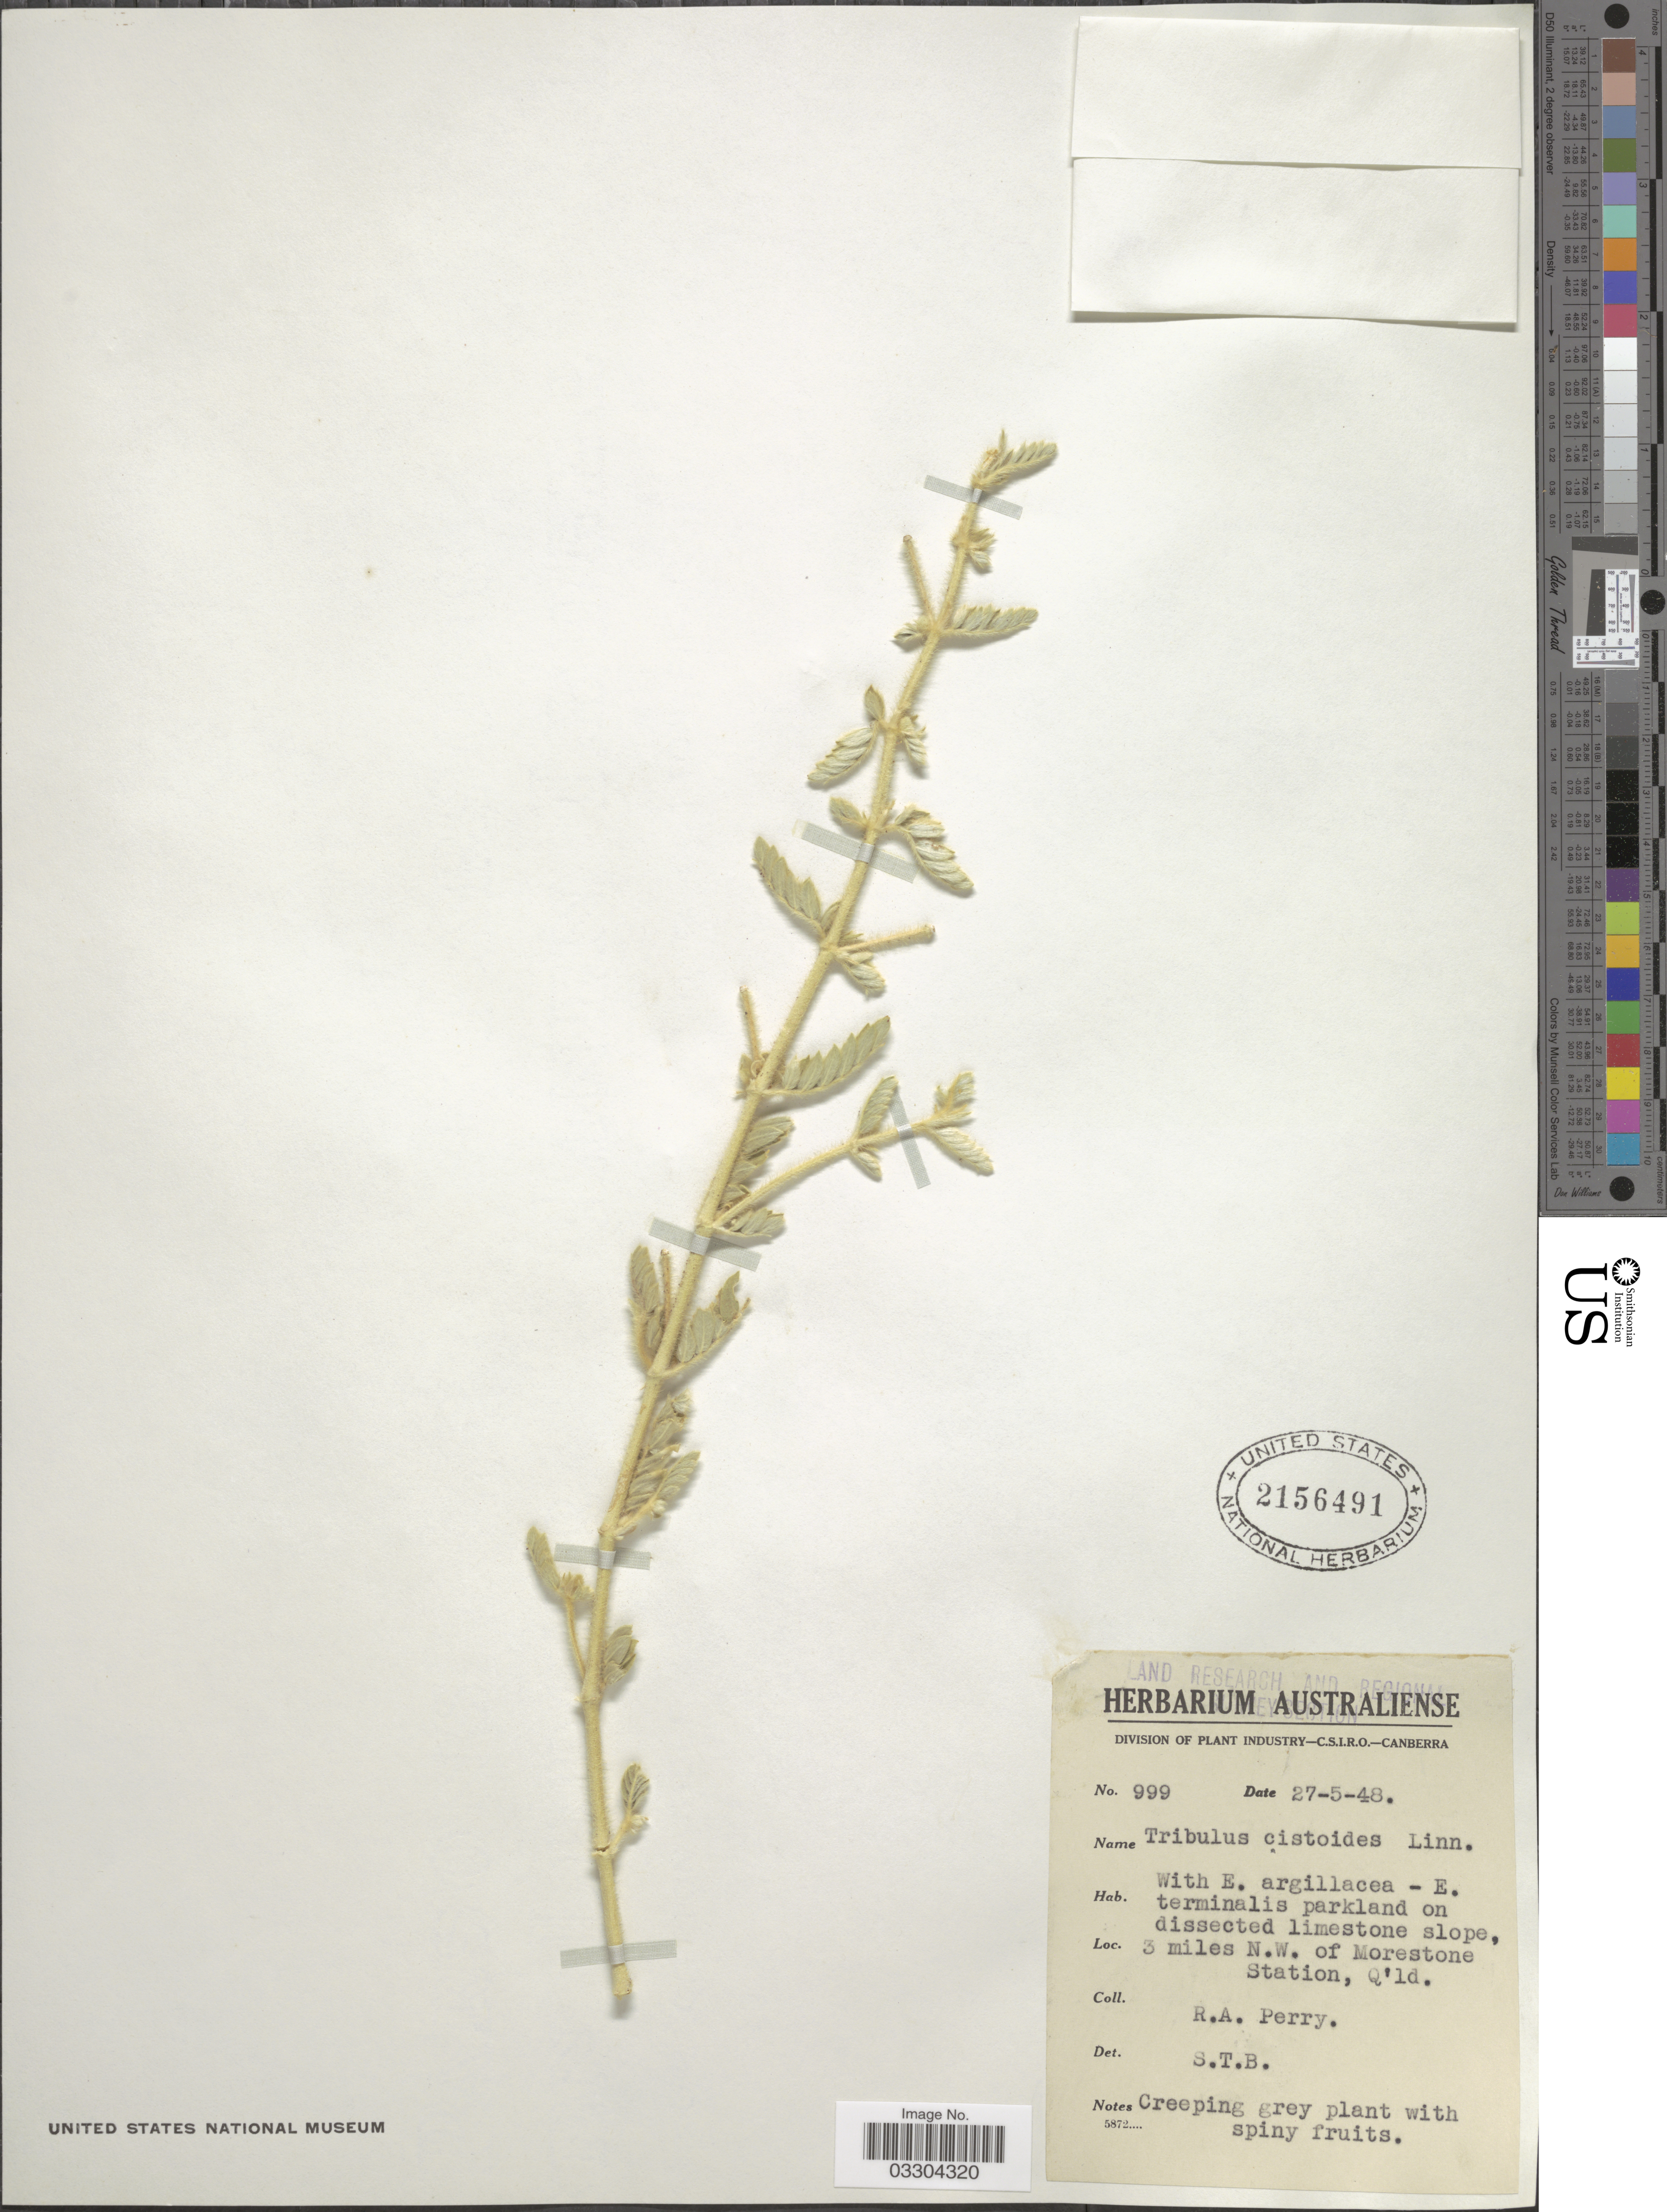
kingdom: Plantae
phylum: Tracheophyta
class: Magnoliopsida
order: Zygophyllales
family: Zygophyllaceae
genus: Tribulus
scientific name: Tribulus cistoides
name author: L.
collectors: Perry, R. A.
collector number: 999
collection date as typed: Transcribed d/m/y: 27/5/48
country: Australia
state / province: Queensland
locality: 3 miles N. W. of Morestone Station, Q'ld.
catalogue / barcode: US 2156491